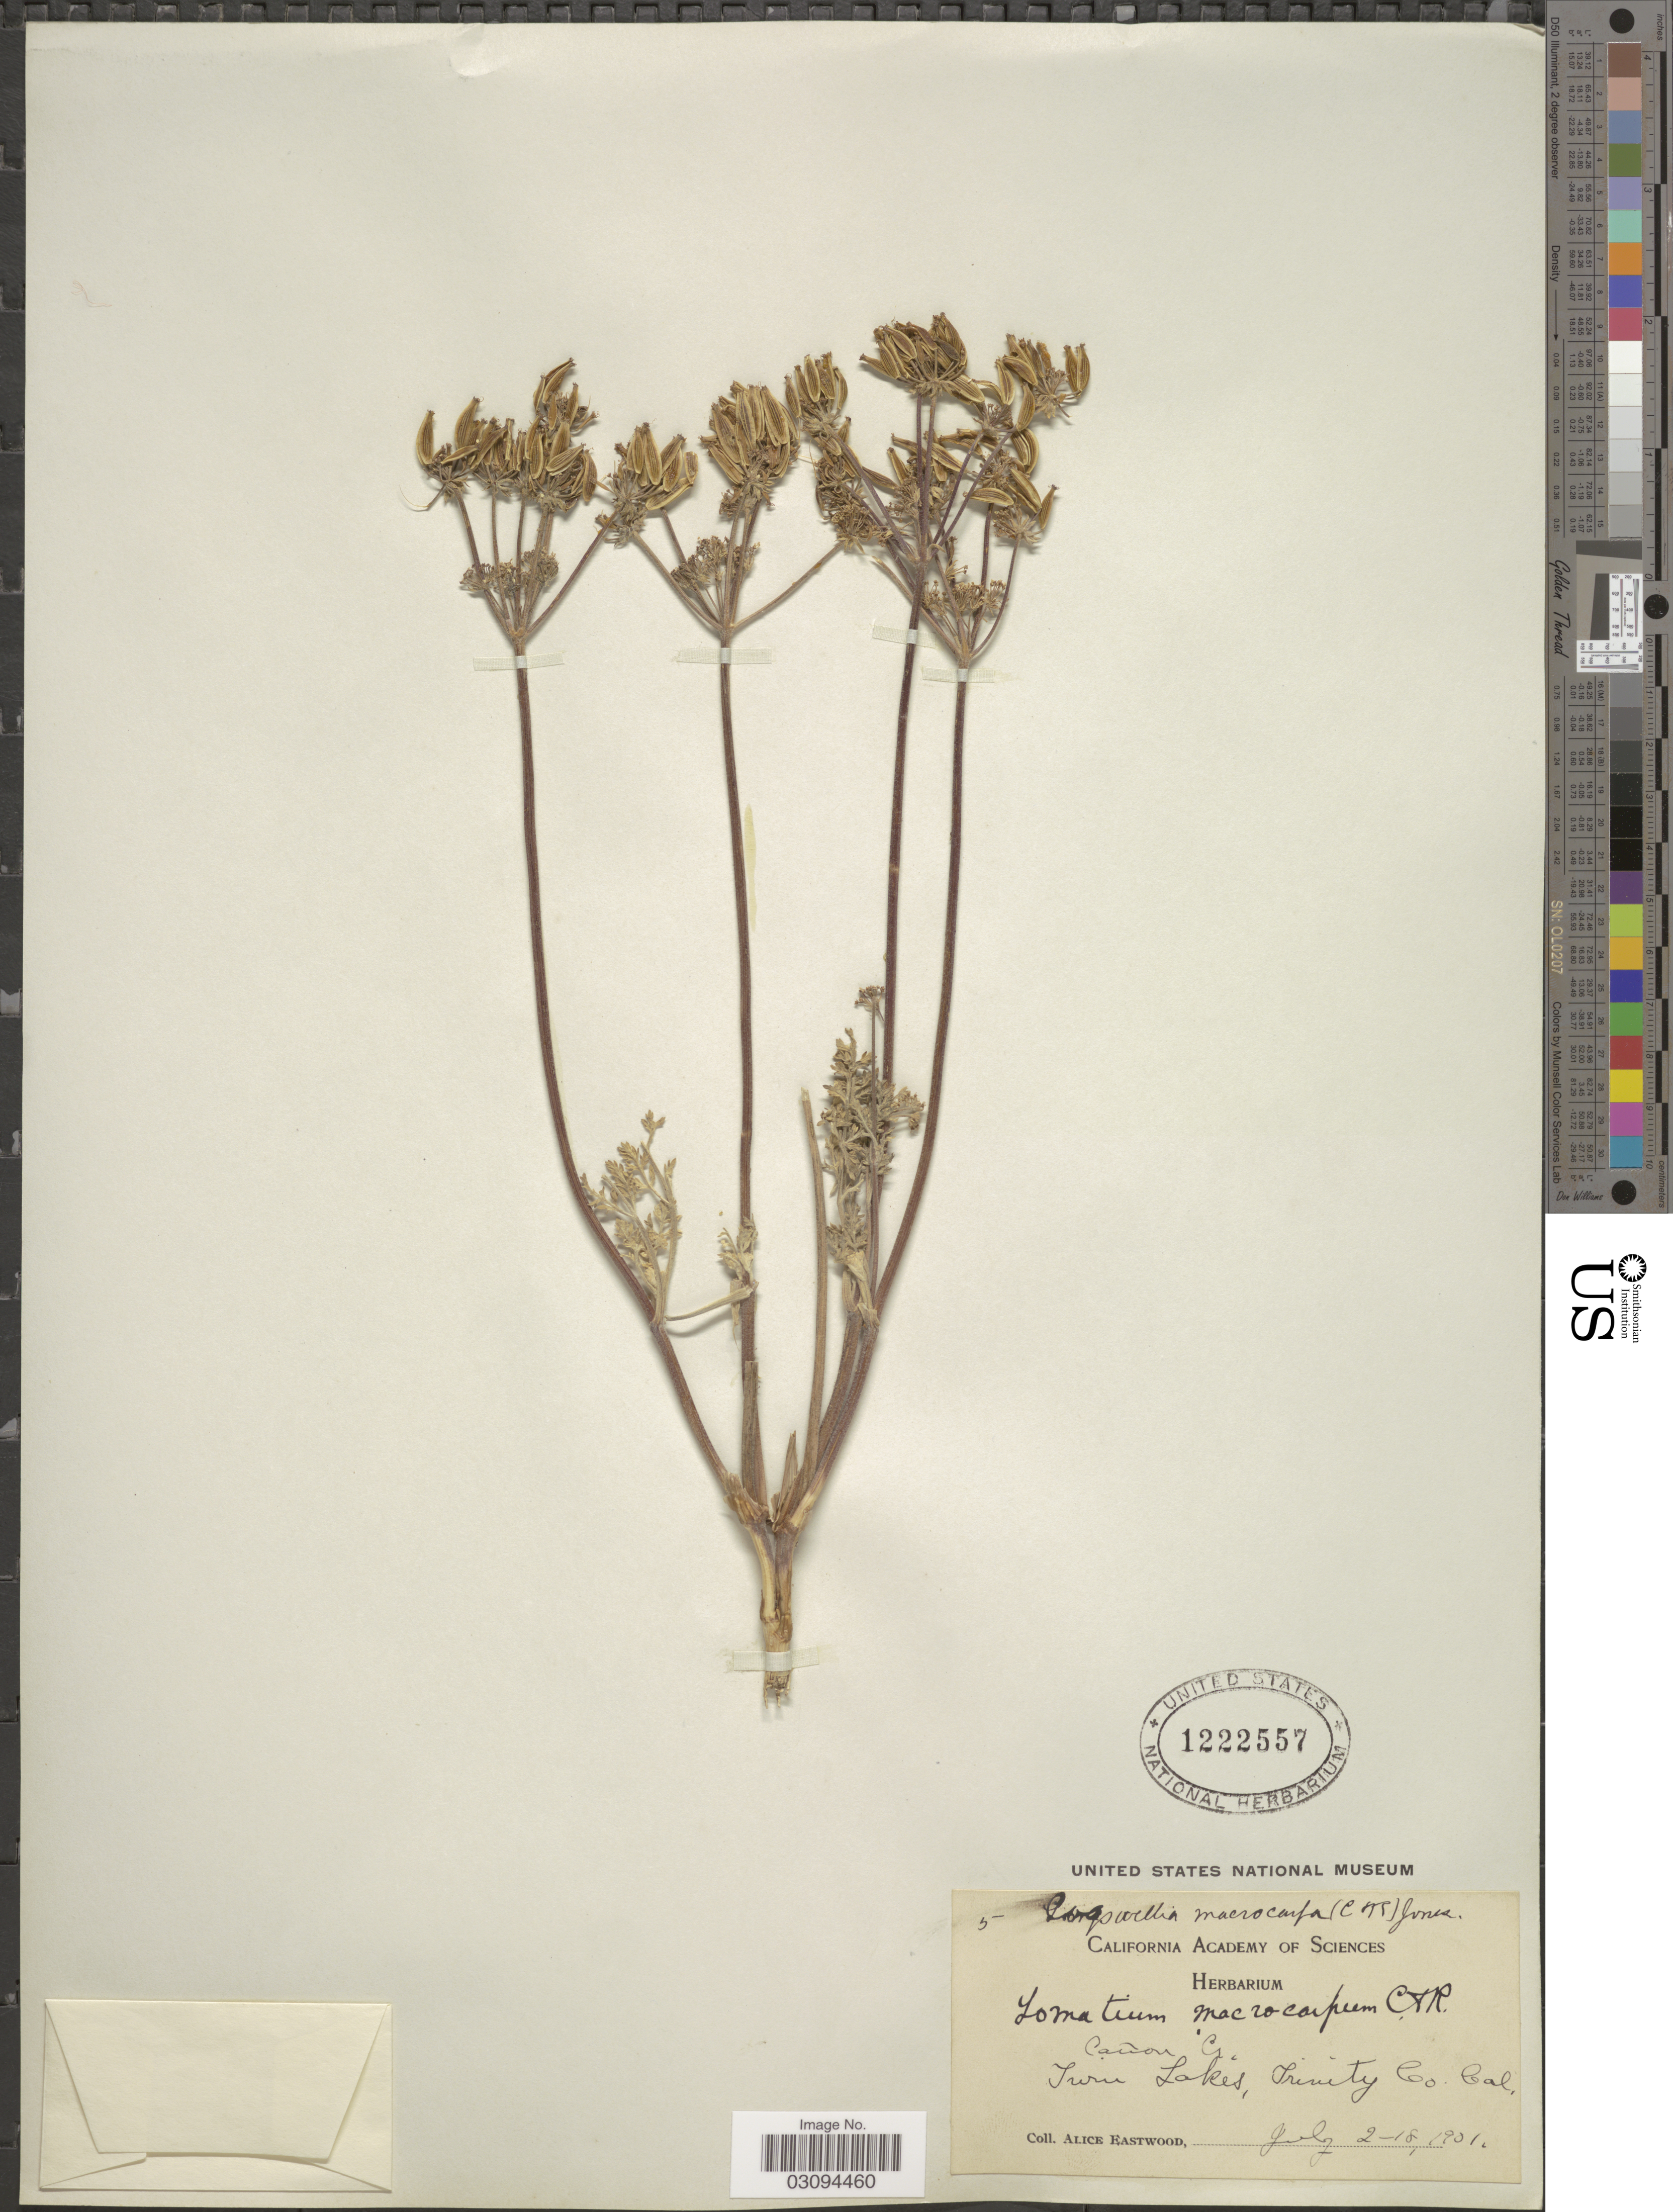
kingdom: Plantae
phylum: Tracheophyta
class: Magnoliopsida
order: Apiales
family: Apiaceae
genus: Lomatium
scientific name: Lomatium macrocarpum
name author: (Hook. et al.) J.M. Coult. & Rose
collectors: A. Eastwood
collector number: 5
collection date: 1901-07-02/1901-07-18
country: United States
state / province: California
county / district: Trinity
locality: Cañon Cr., Twin Lakes, Trinity Co. Cal.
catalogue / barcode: US 1222557